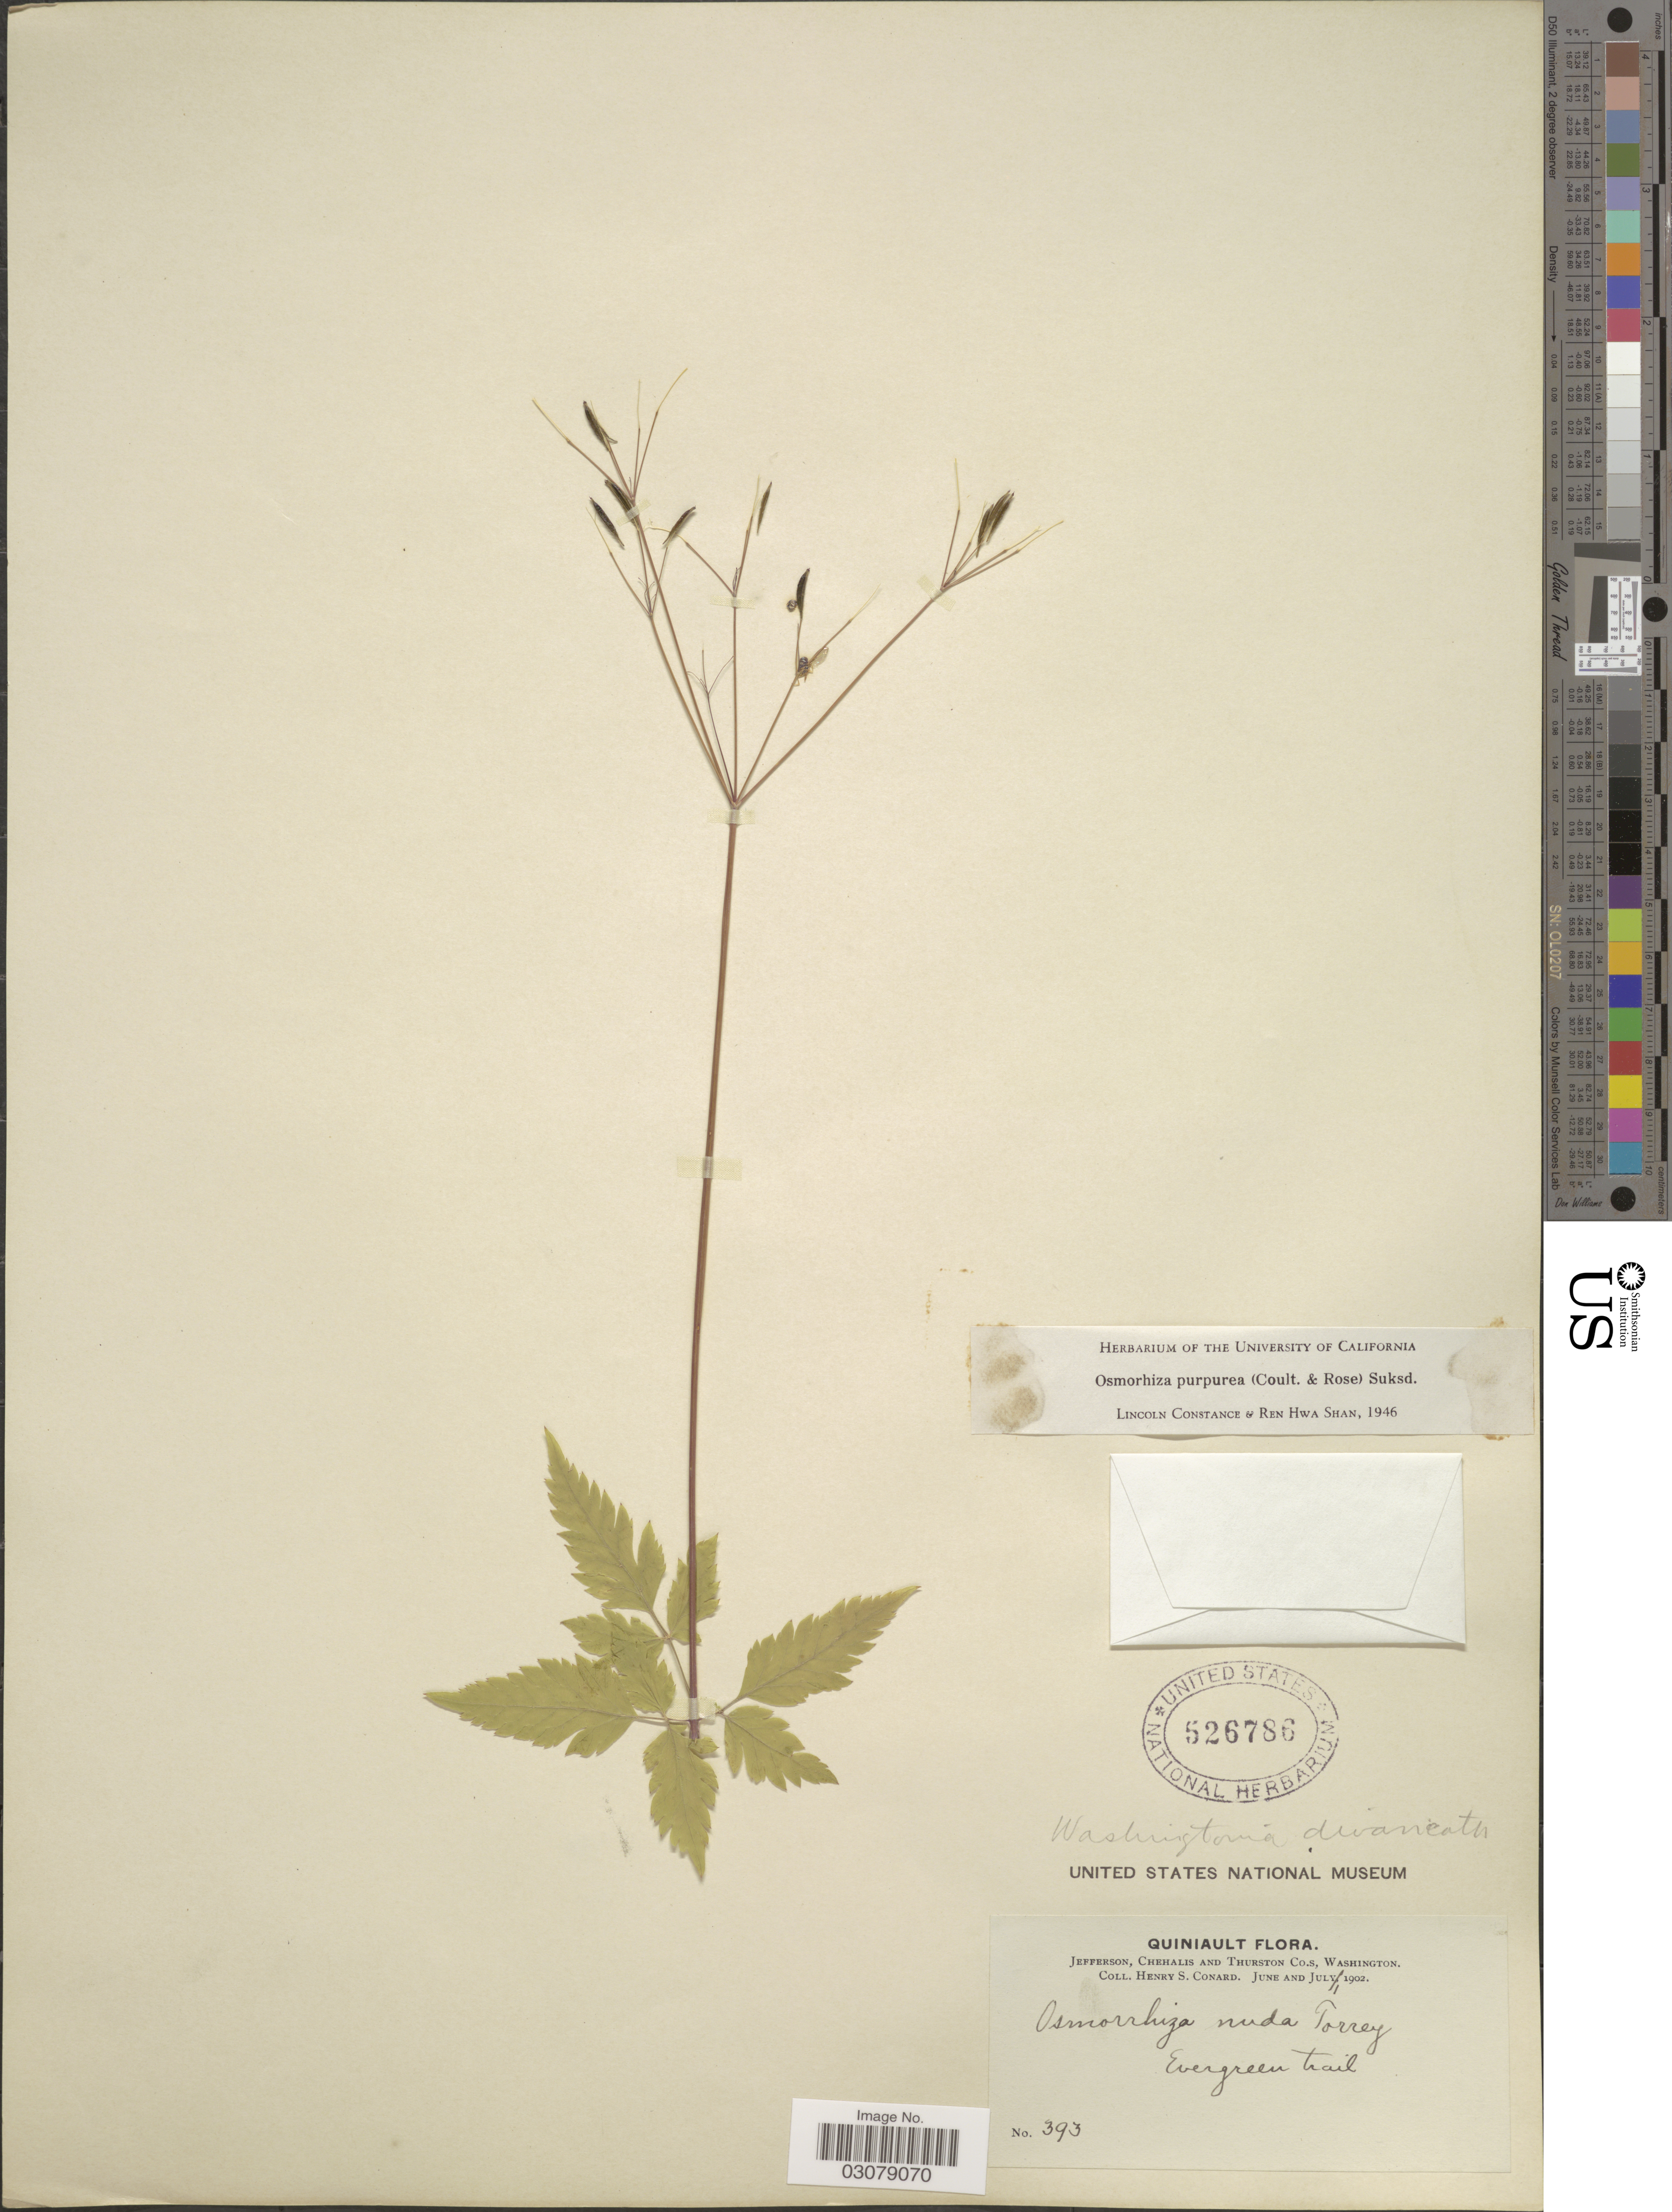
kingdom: Plantae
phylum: Tracheophyta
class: Magnoliopsida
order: Apiales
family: Apiaceae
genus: Osmorhiza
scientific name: Osmorhiza purpurea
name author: (J.M. Coult. & Rose) Suksd.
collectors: H. S. Conard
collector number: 393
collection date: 1902-07-01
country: United States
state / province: Washington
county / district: Thurston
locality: Quiniault. Jefferson, Chehalis and Thurston Co.s. Evergreen trail.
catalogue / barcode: US 526786